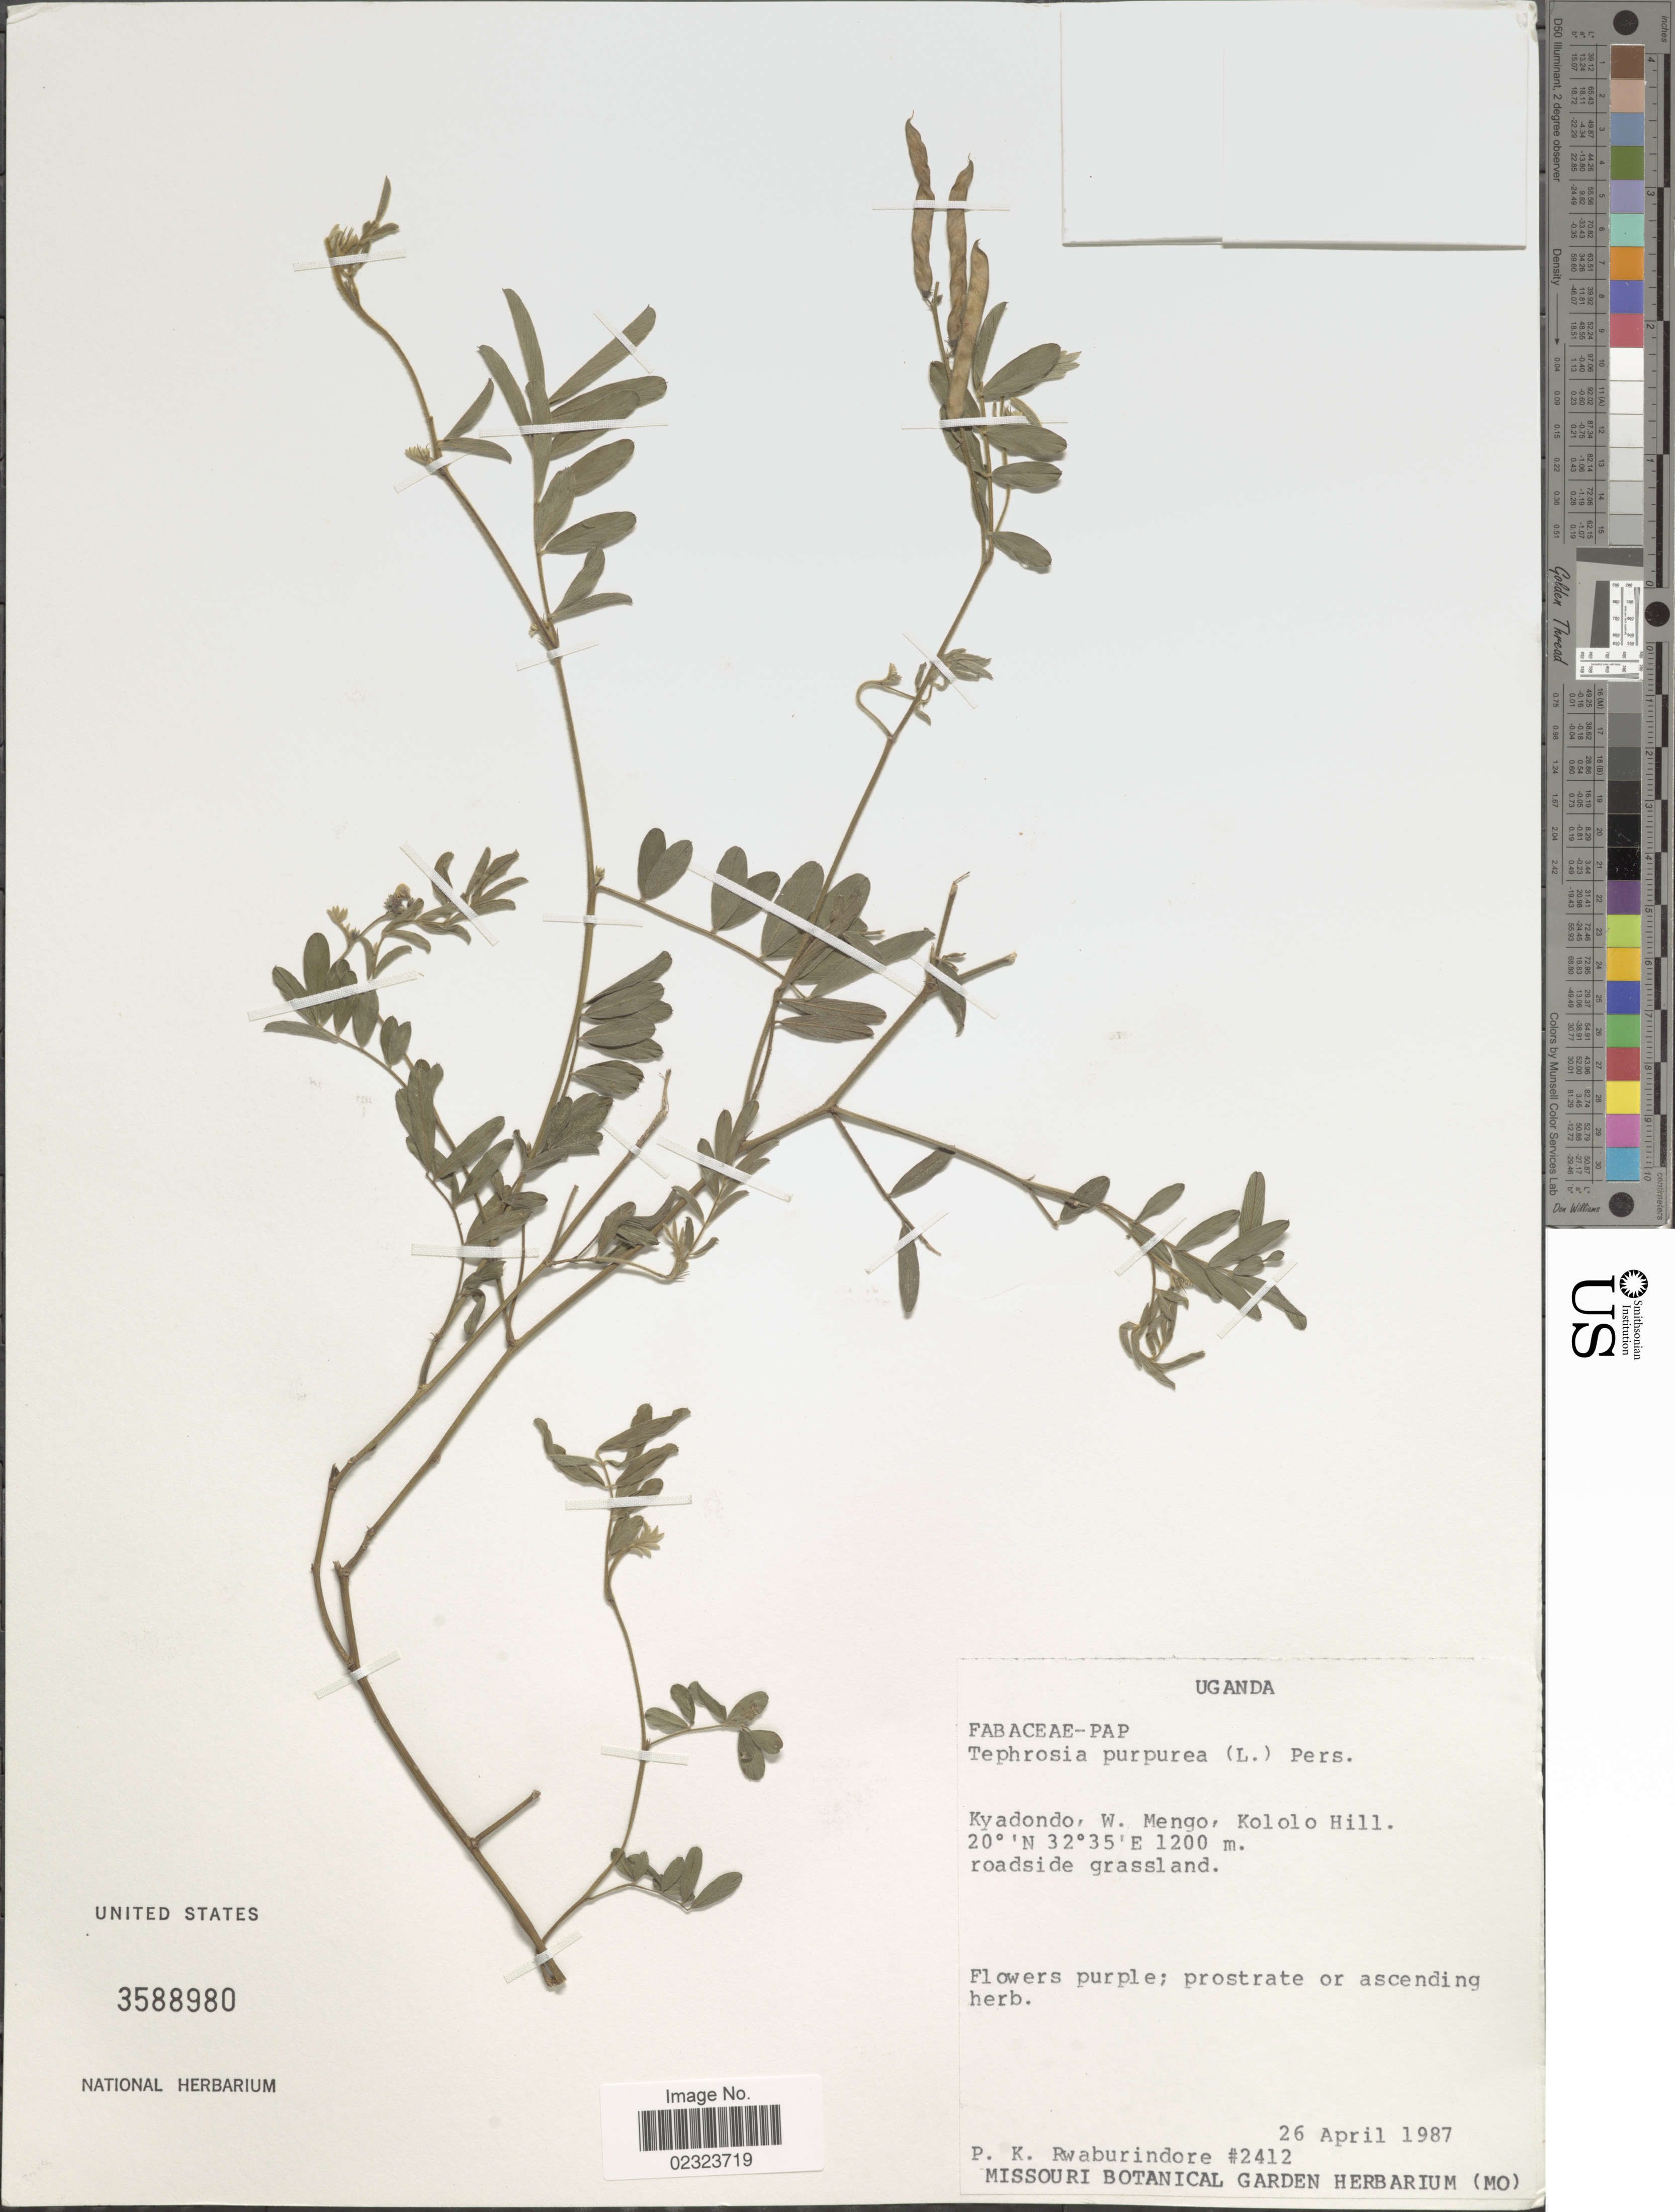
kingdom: Plantae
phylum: Tracheophyta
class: Magnoliopsida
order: Fabales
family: Fabaceae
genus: Tephrosia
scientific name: Tephrosia purpurea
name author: (L.) Pers.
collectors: P. Rwaburindore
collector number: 2412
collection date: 1987-04-26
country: Uganda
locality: Kyadondo, W. Mengo, Kololo Hill, roadside grassland.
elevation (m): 1200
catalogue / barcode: US 3588980